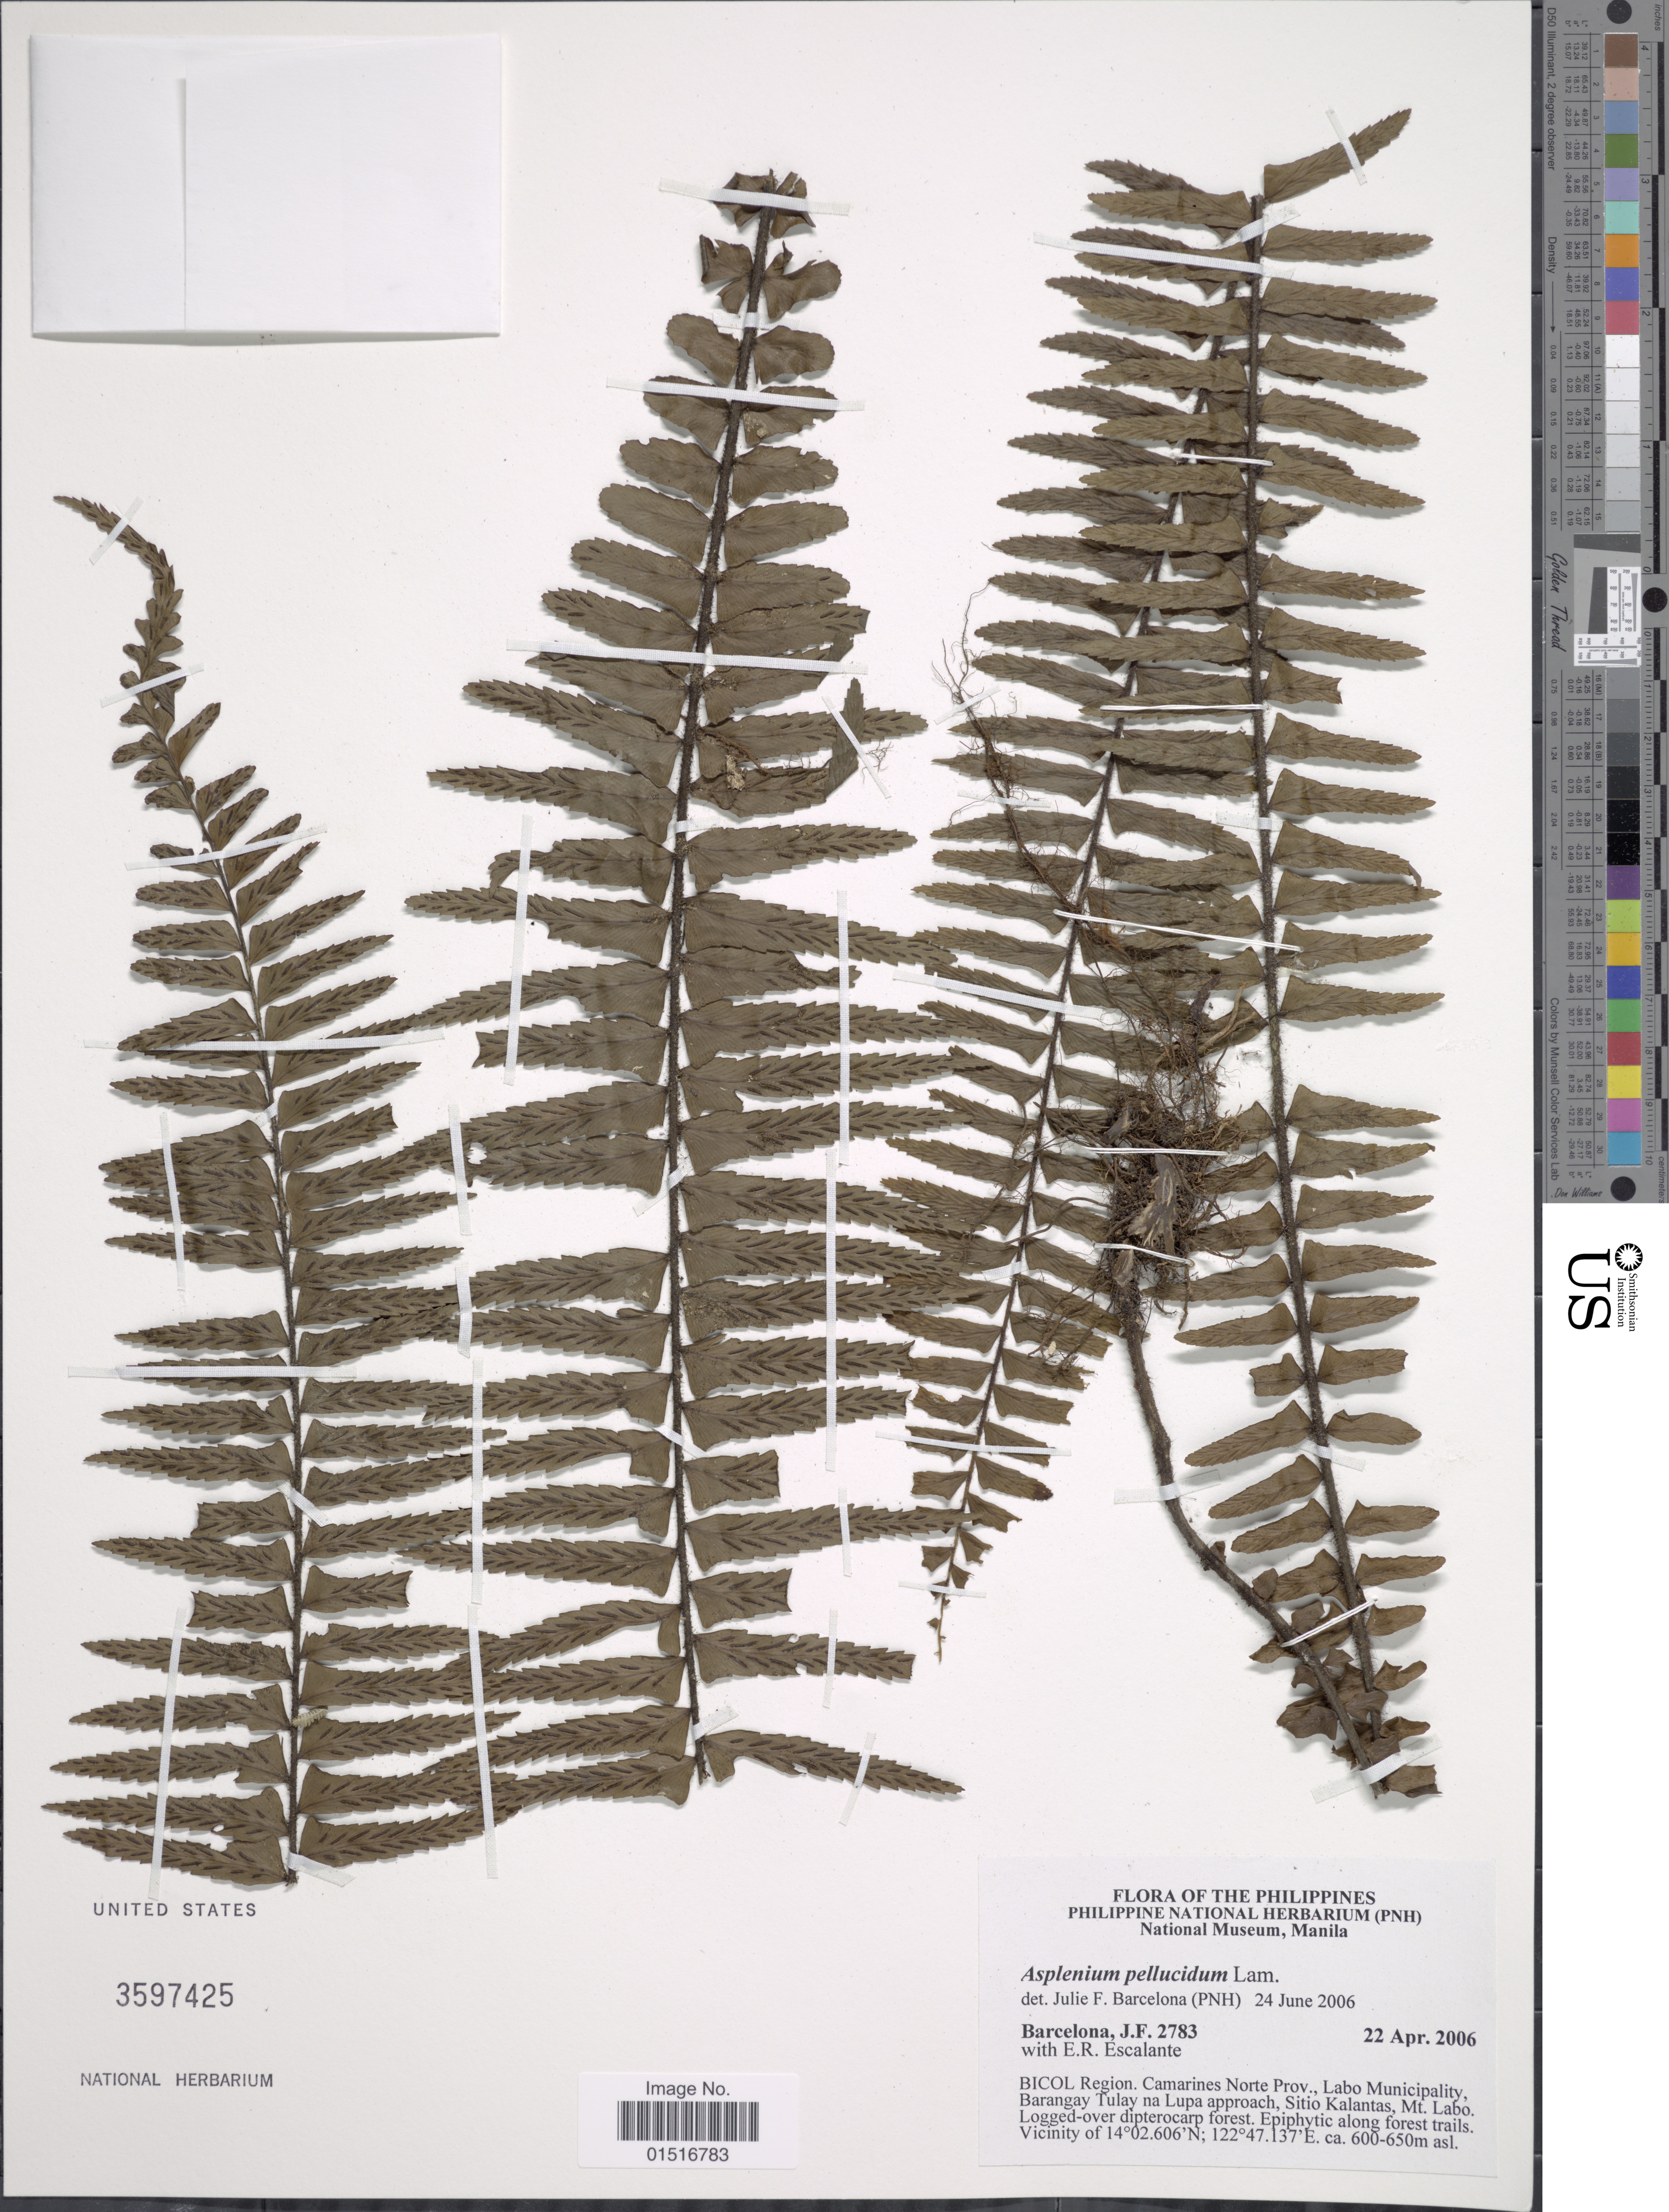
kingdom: Plantae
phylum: Tracheophyta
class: Polypodiopsida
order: Polypodiales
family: Aspleniaceae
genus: Asplenium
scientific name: Asplenium pellucidum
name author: Lam.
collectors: J. F. Barcelona & E. Escalante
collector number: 2783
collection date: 2006-04-22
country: Philippines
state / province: Bicol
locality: Camarines Norte Prov., Labo Municipality, Barangay Tulay na Lupa approach, Sitio Kalantas, Mt. Labo. Logged-over dipterocarp forest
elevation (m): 600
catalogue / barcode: US 3597425